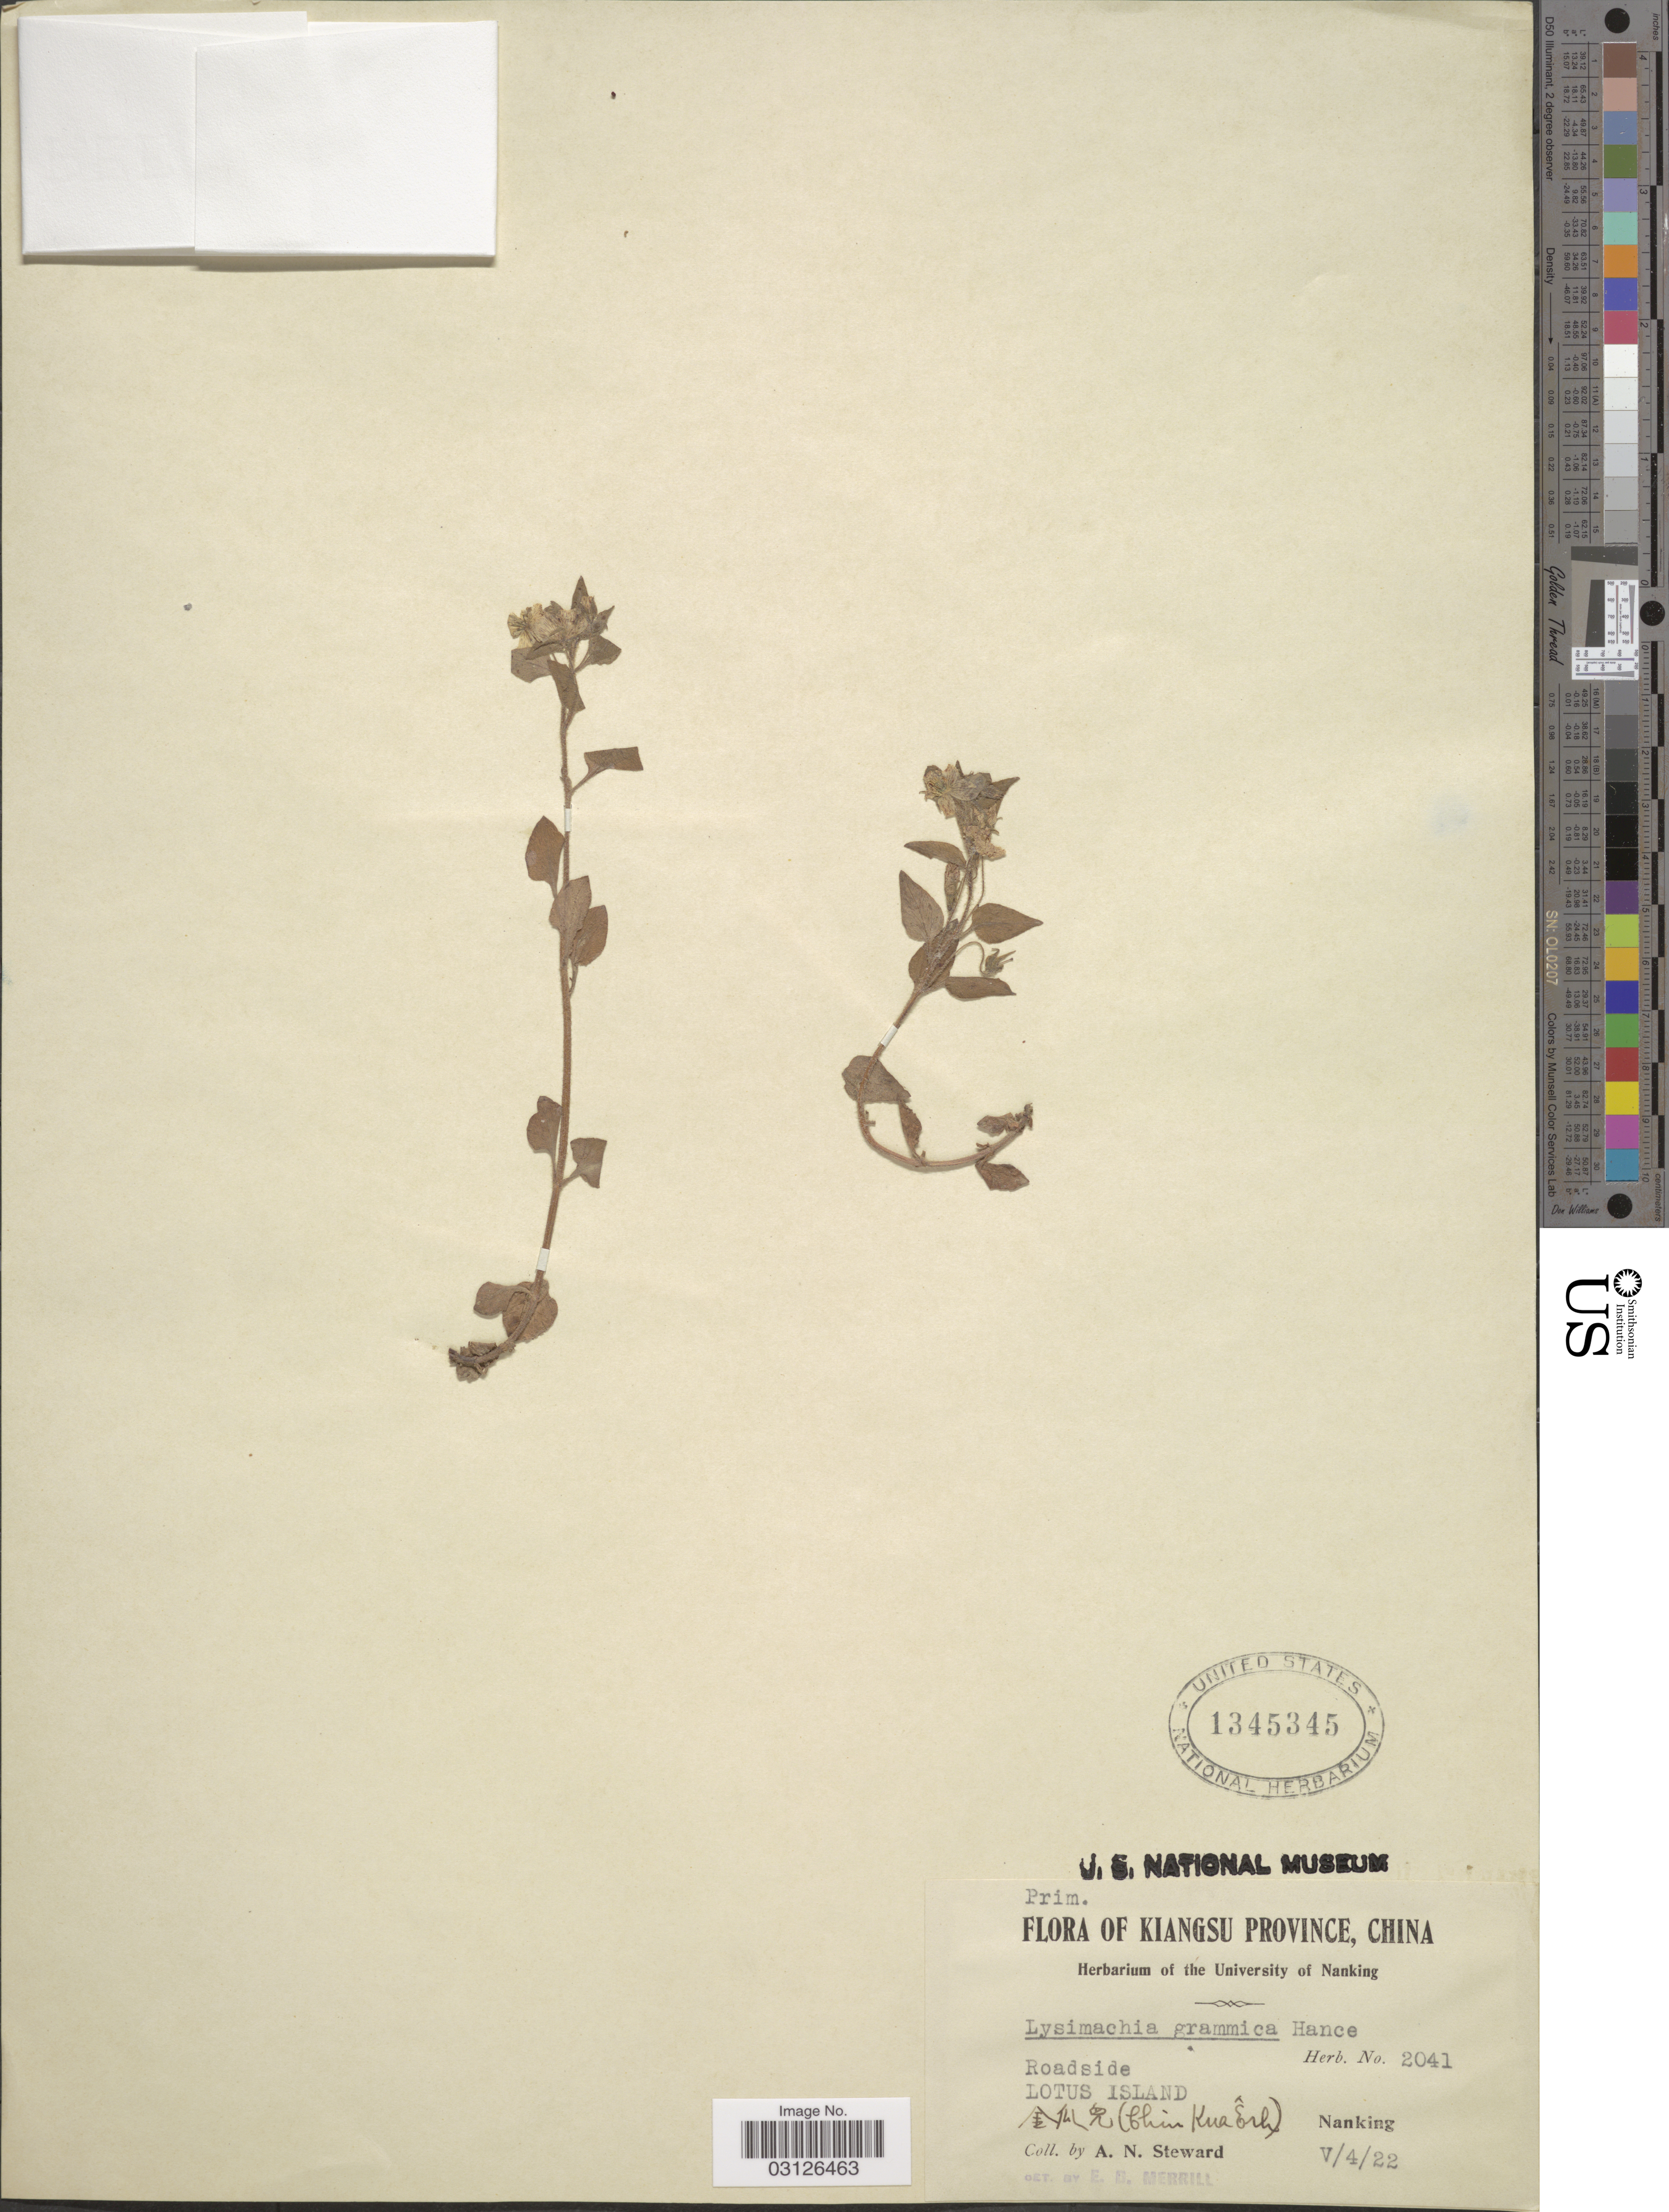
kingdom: Plantae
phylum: Tracheophyta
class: Magnoliopsida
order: Ericales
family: Primulaceae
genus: Lysimachia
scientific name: Lysimachia grammica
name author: Hance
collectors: A. N. Steward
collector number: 2041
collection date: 1922-05-04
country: China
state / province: Jiangsu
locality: Kiangsu Province. Lotus Island. (Chin Kua Êrh) Nanking.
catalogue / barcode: US 1345345